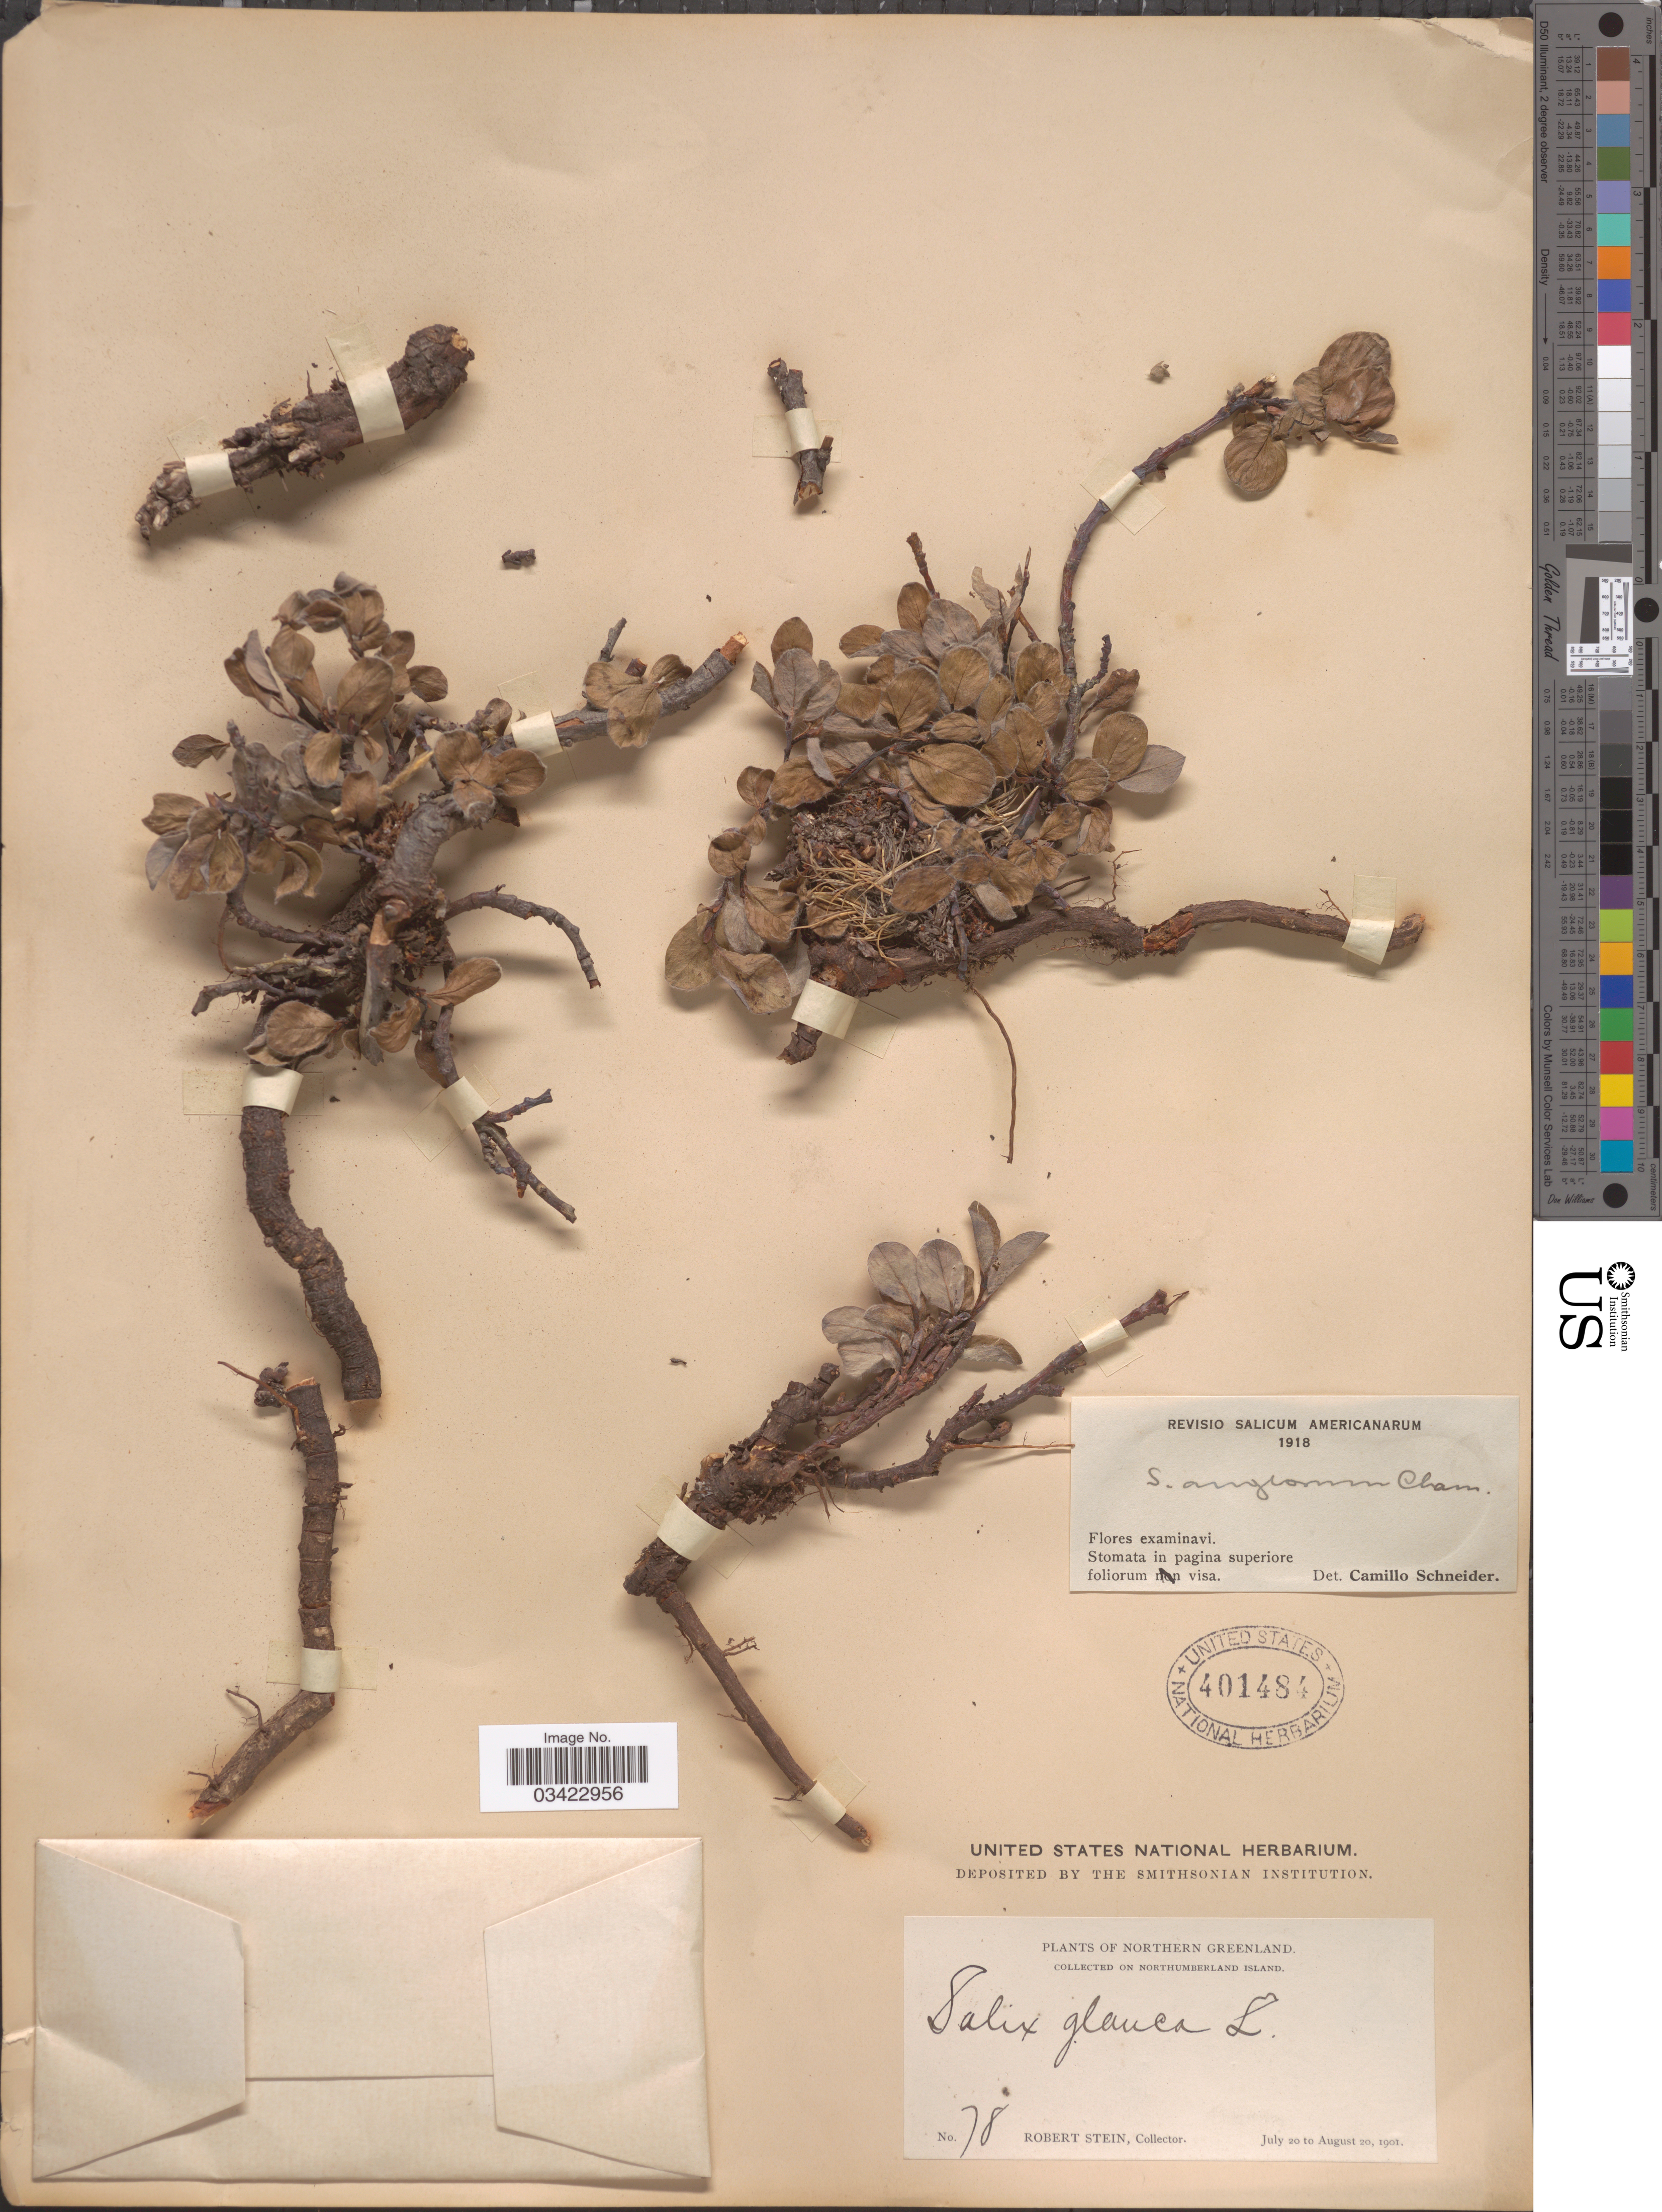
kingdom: Plantae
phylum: Tracheophyta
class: Magnoliopsida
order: Malpighiales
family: Salicaceae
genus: Salix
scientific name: Salix anglorum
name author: Cham.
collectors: R. Stein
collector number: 78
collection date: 1901-07-20/1901-08-20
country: Greenland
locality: Northern Greenland. On Northumberland Island.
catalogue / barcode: US 401484